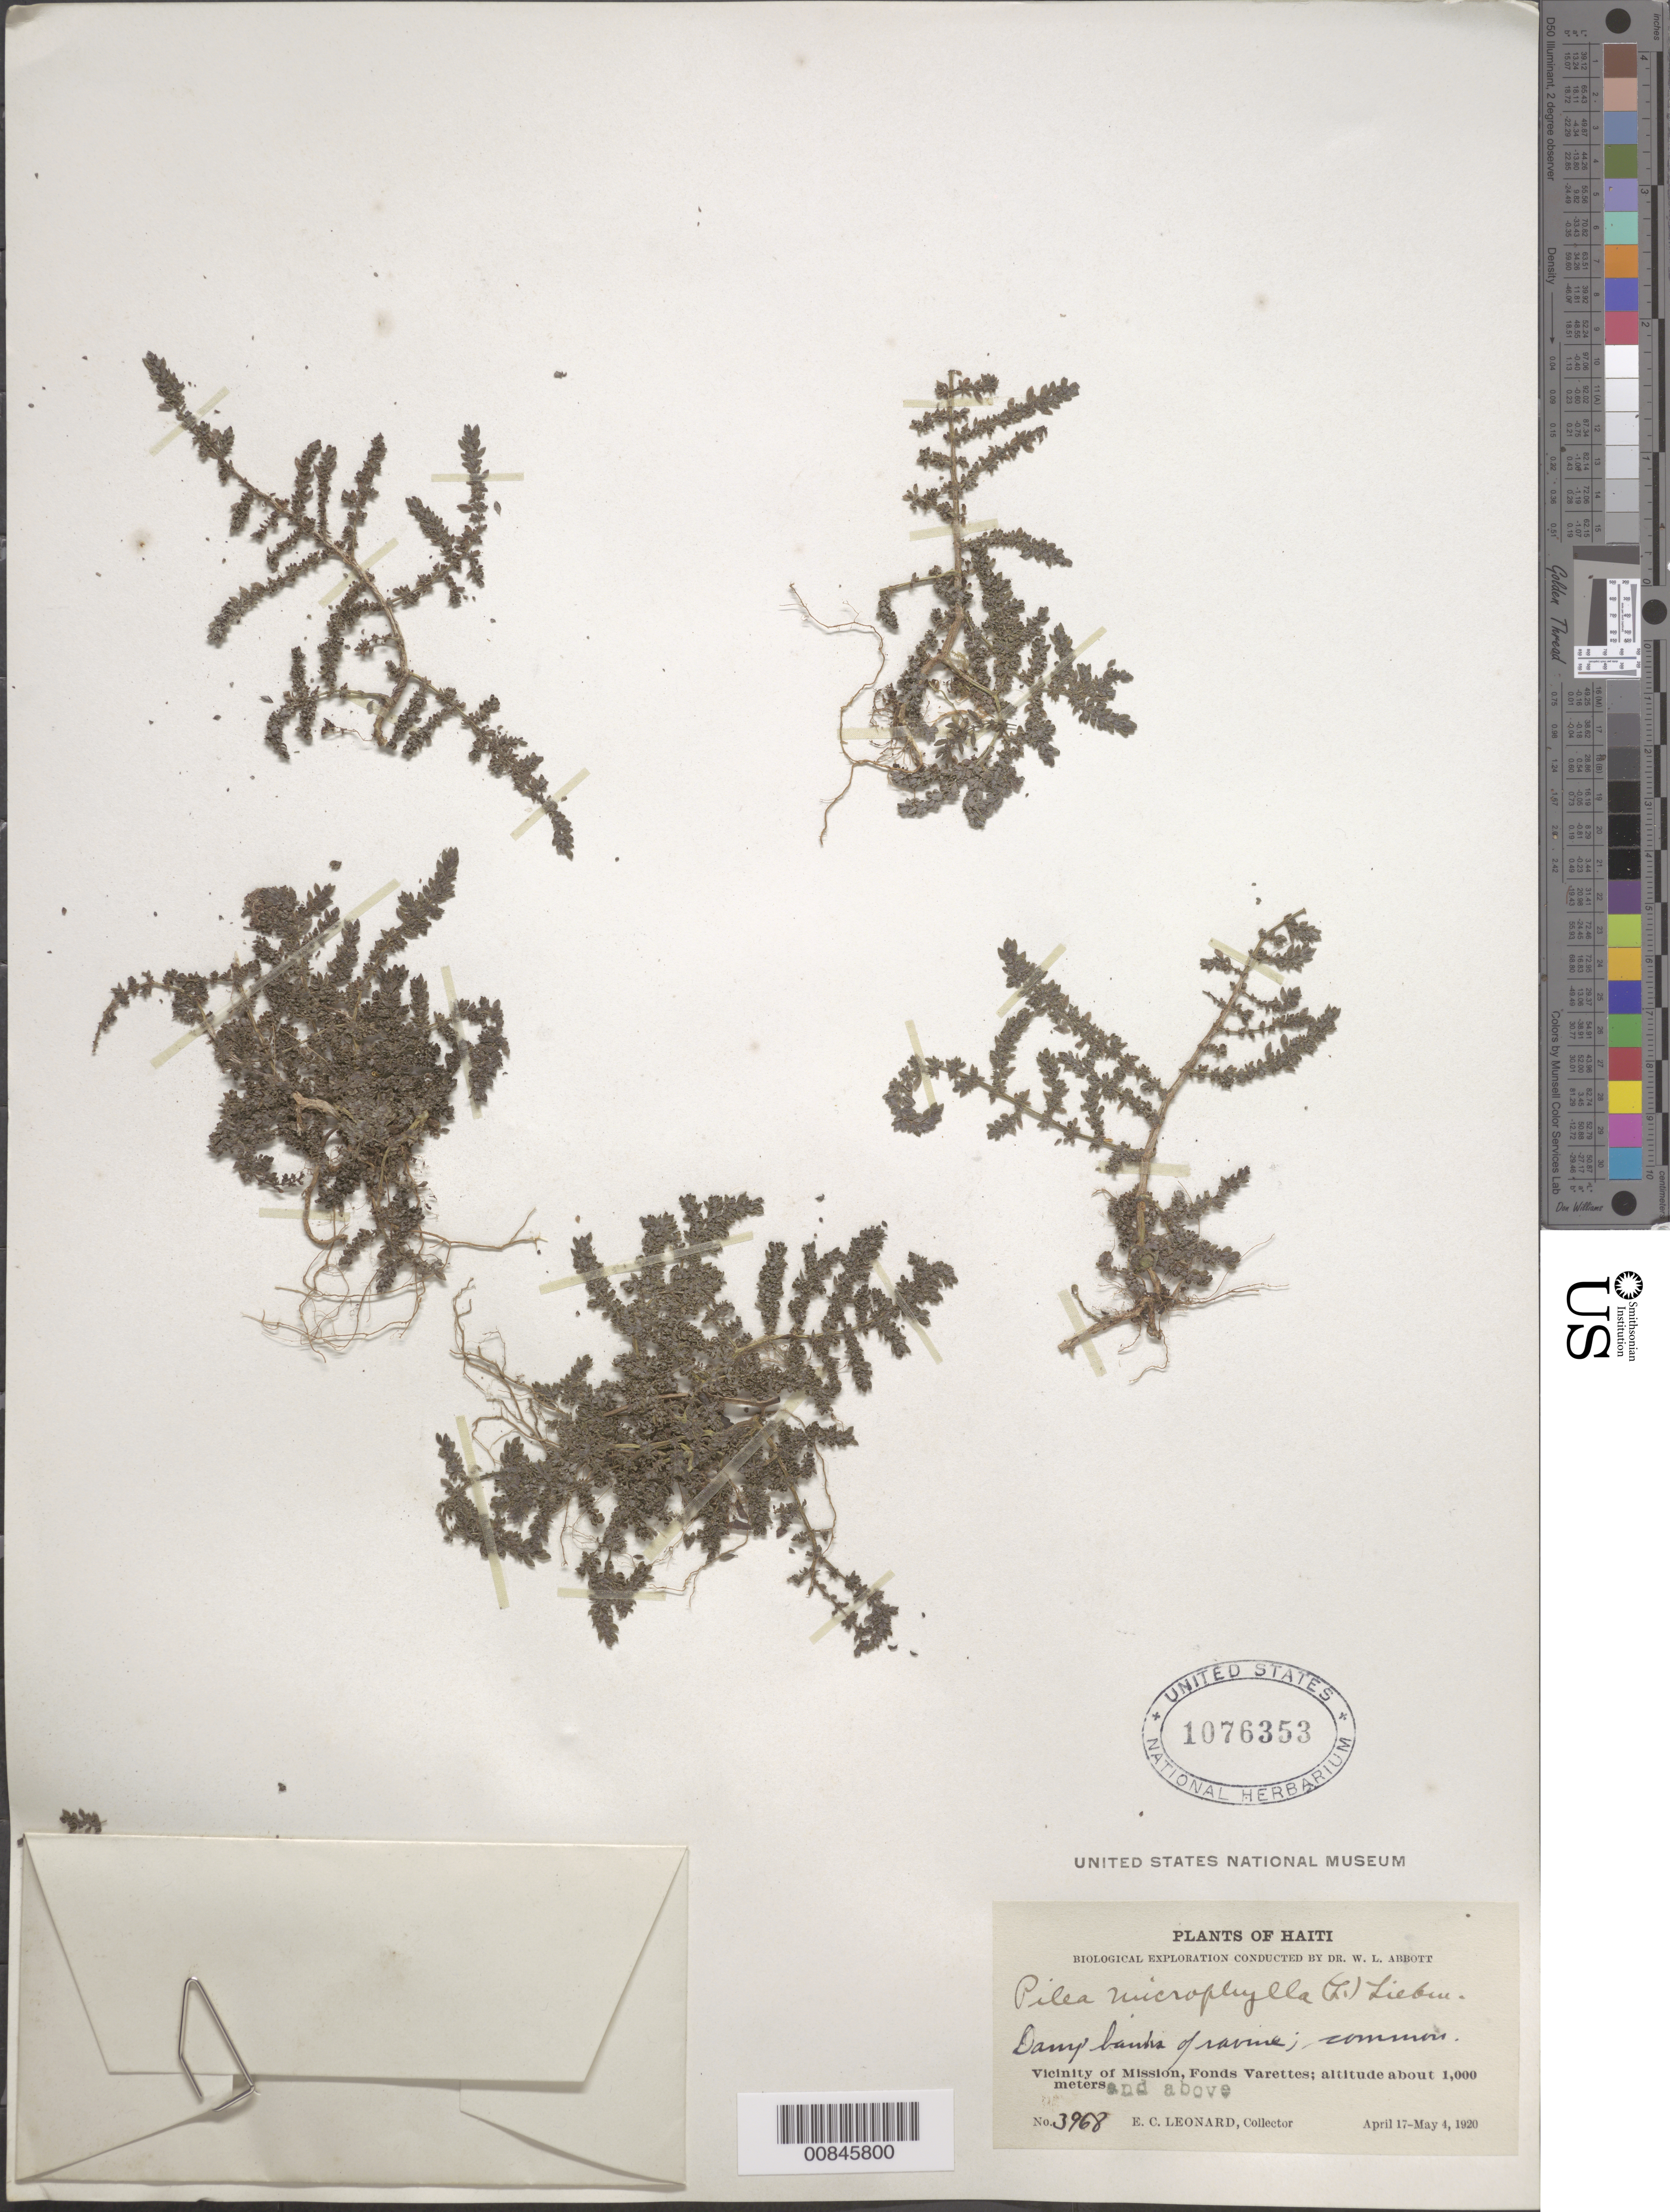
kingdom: Plantae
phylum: Tracheophyta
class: Magnoliopsida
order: Rosales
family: Urticaceae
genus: Pilea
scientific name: Pilea microphylla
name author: (L.) Liebm.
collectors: E. C. Leonard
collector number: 3968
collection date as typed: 17 Apr 1920 to 04 May 1920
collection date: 1920-04-17/1920-05-04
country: Haiti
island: Hispaniola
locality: Vicinity of Mission, Fonds Varettes.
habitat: Damp banks or ravine.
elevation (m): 1000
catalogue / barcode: US 1076353